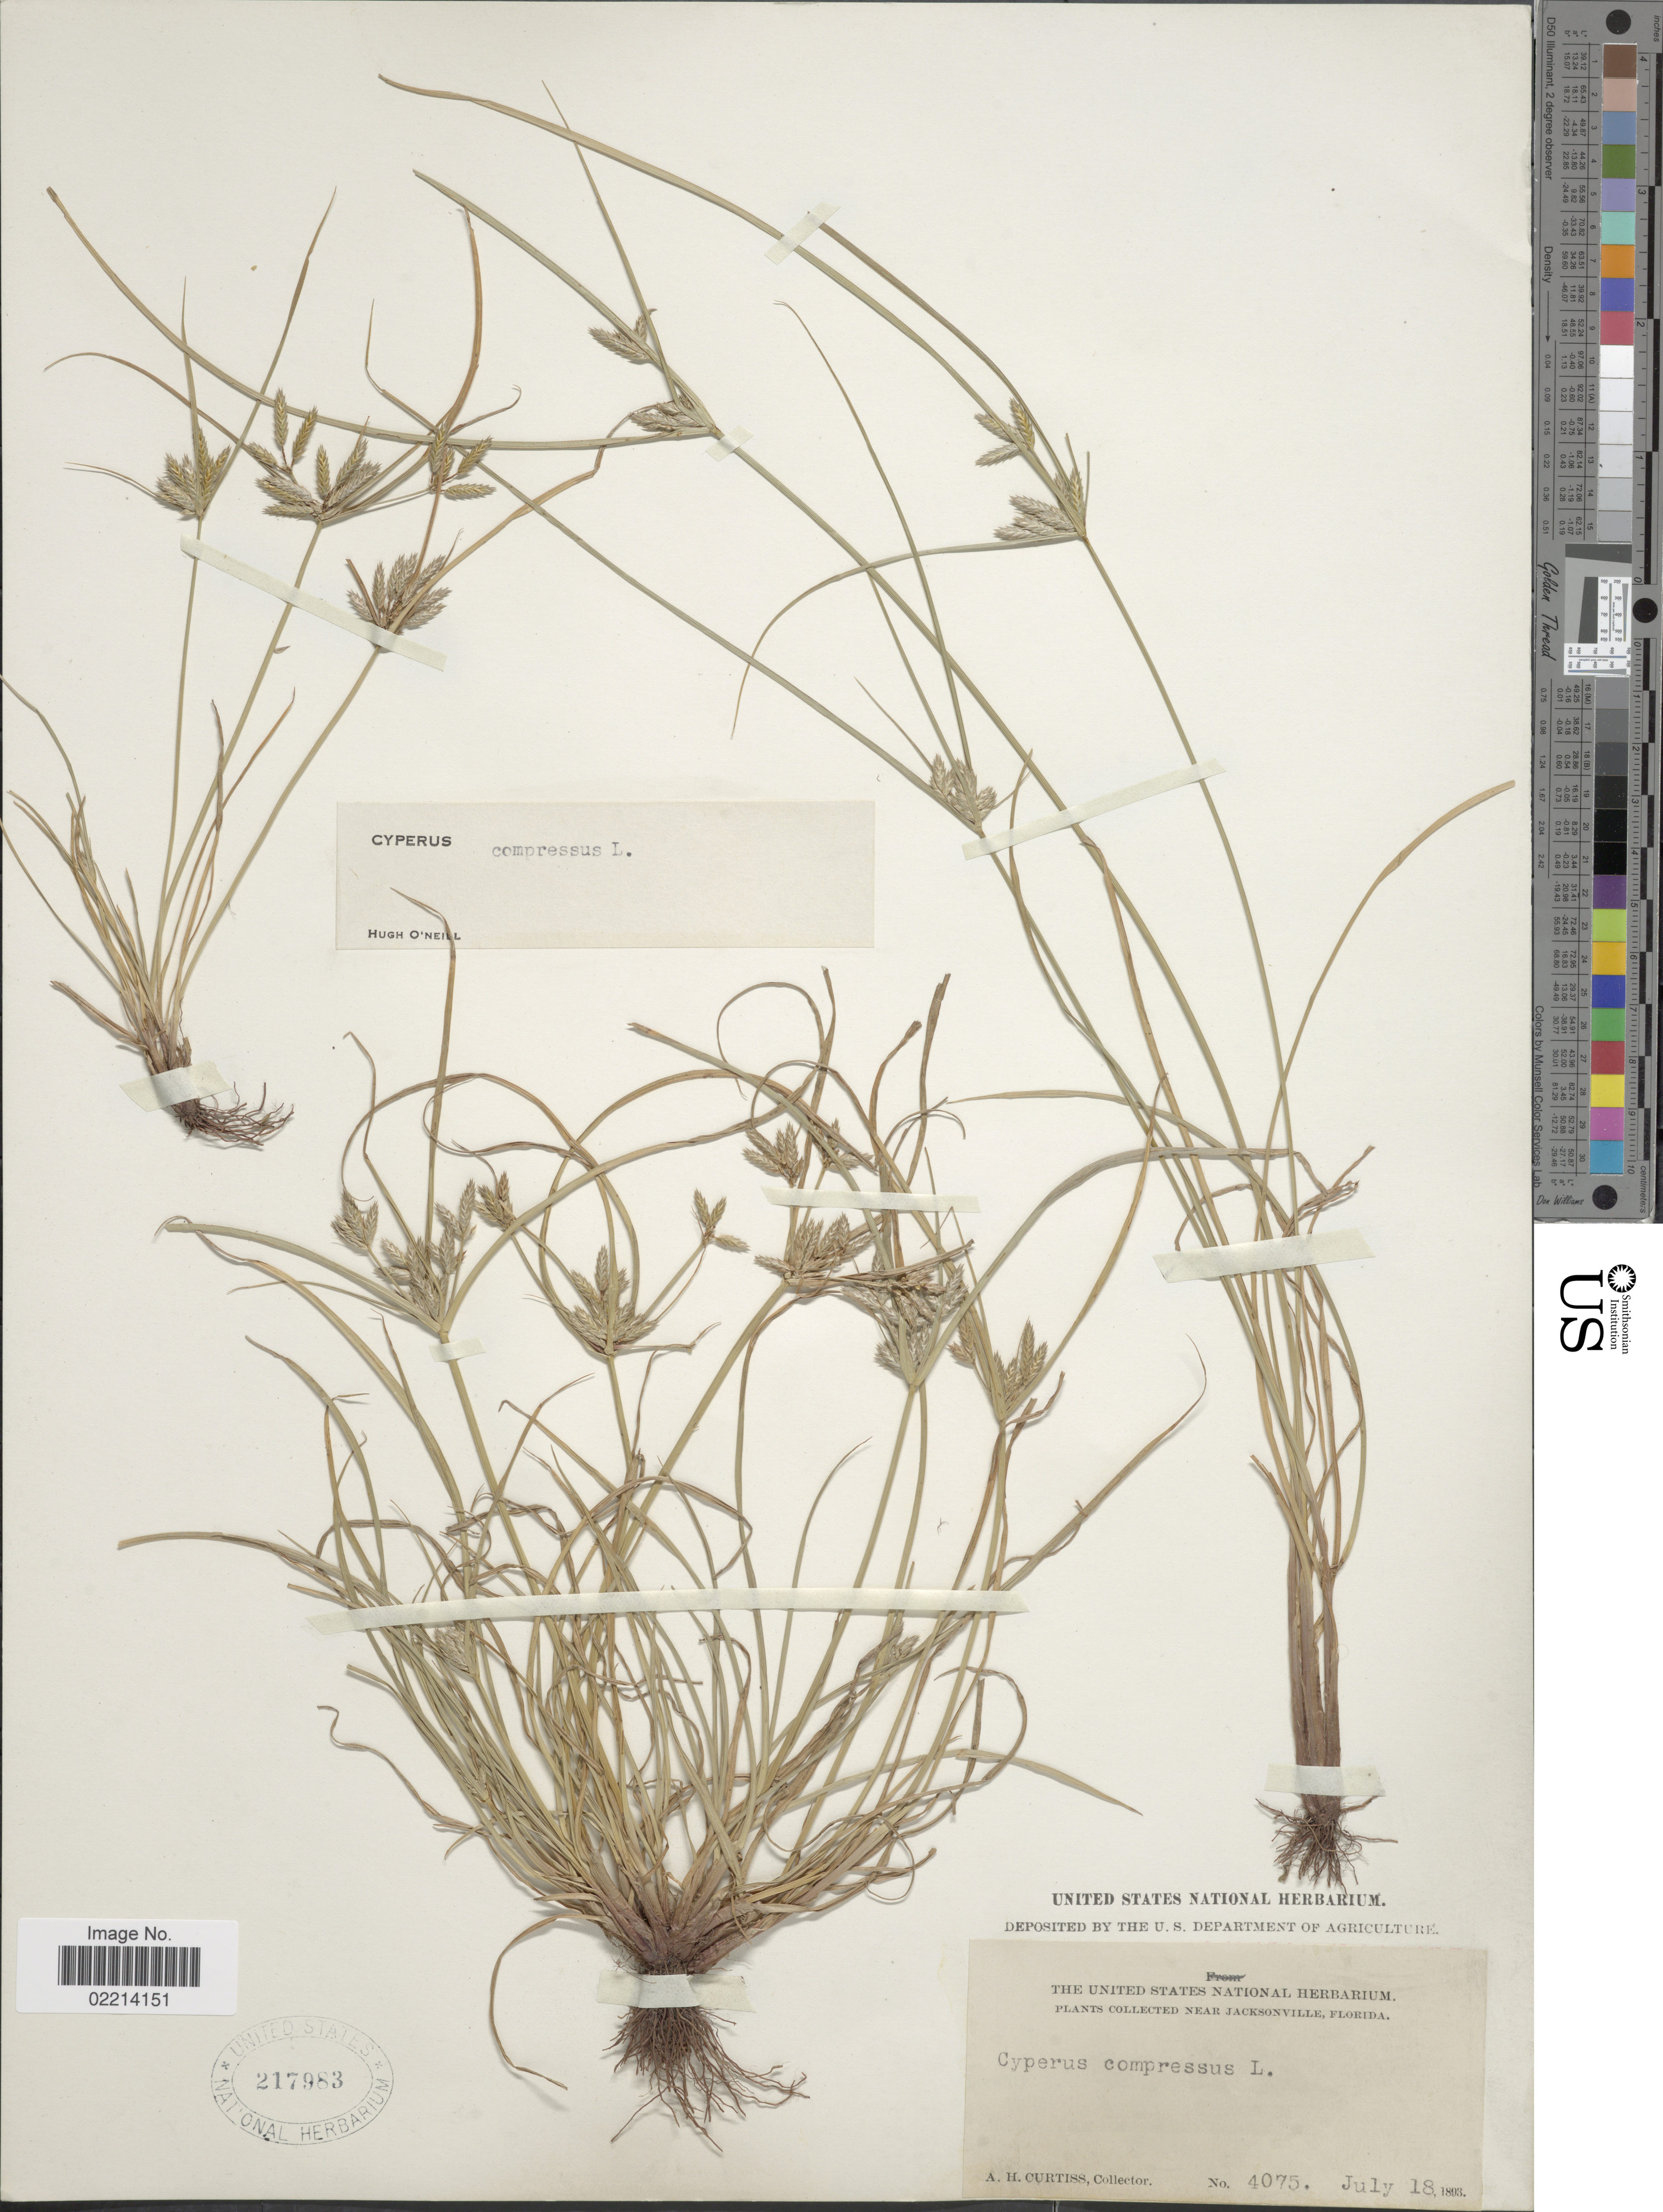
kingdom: Plantae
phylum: Tracheophyta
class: Liliopsida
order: Poales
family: Cyperaceae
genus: Cyperus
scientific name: Cyperus compressus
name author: L.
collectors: A. H. Curtiss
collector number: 4075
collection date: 1893-07-18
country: United States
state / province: Florida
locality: Near Jacksonville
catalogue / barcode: US 217983